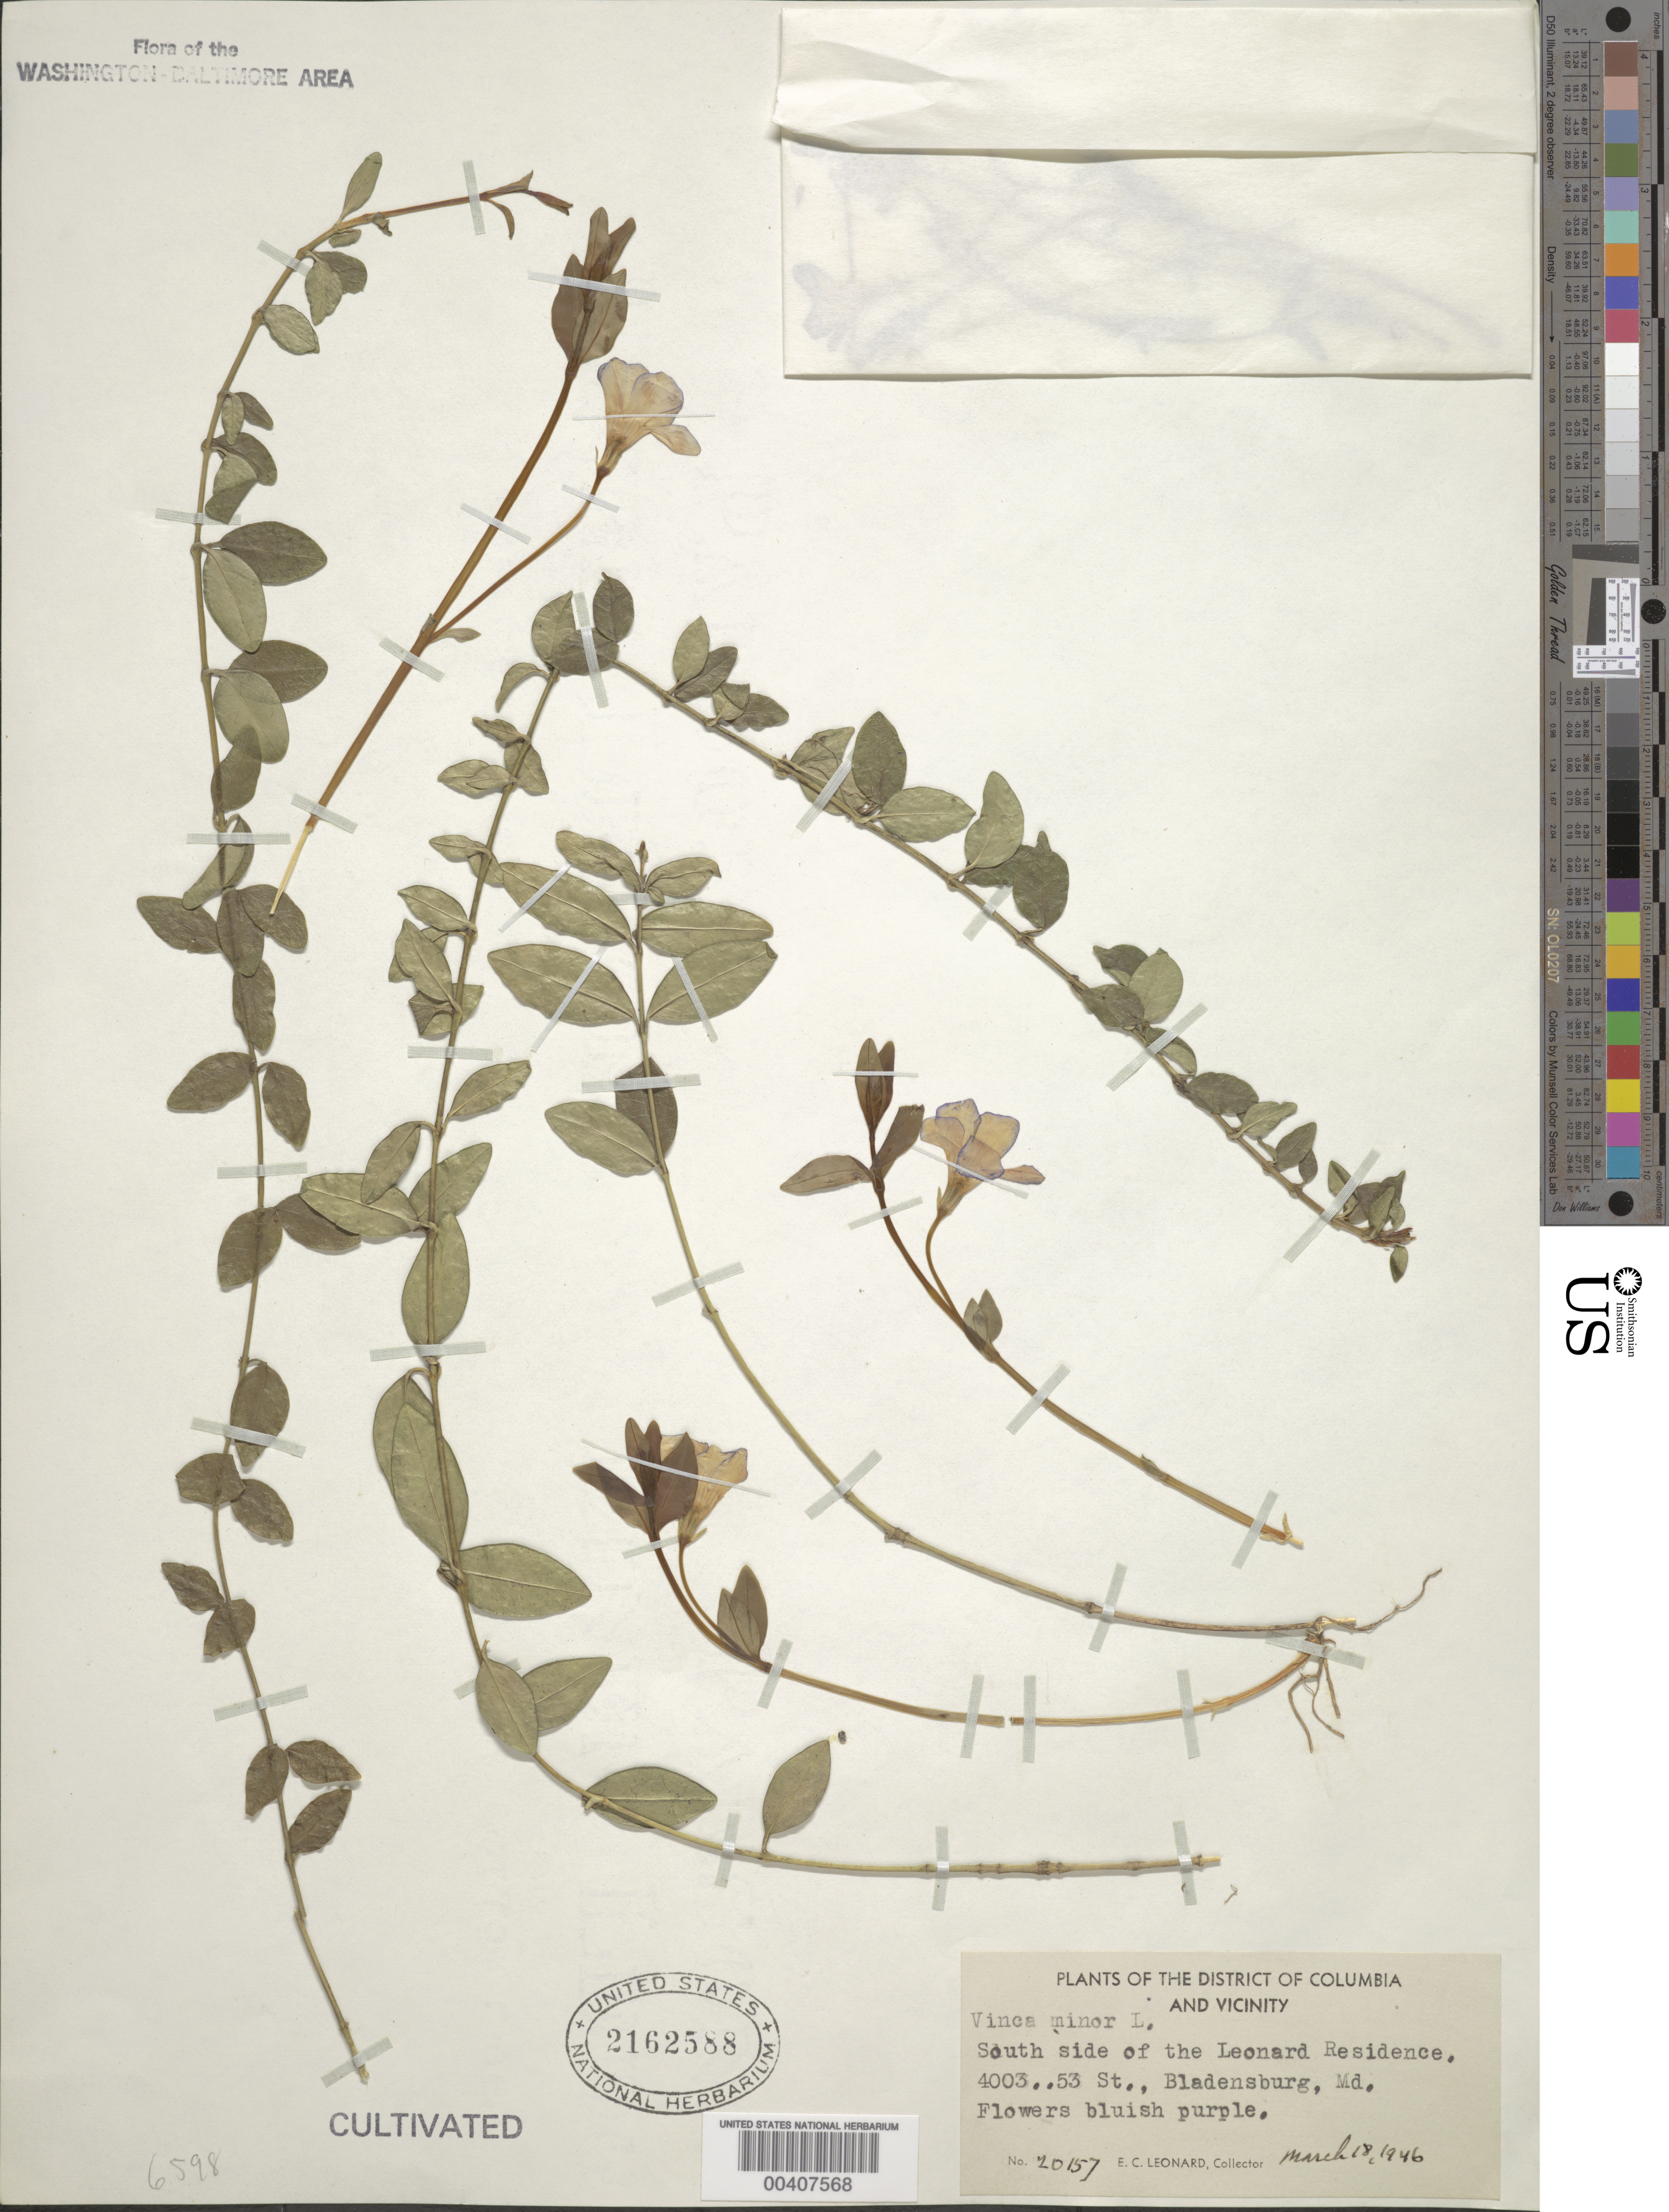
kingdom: Plantae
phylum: Tracheophyta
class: Magnoliopsida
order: Gentianales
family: Apocynaceae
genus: Vinca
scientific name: Vinca minor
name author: L.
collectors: E. C. Leonard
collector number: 20157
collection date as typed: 18 Mar 1946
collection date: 1946-03-18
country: United States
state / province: Maryland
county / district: Prince George's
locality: Leonard Residence, 4003 53rd St., Bladensburg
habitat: S side of house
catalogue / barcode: US 2162588